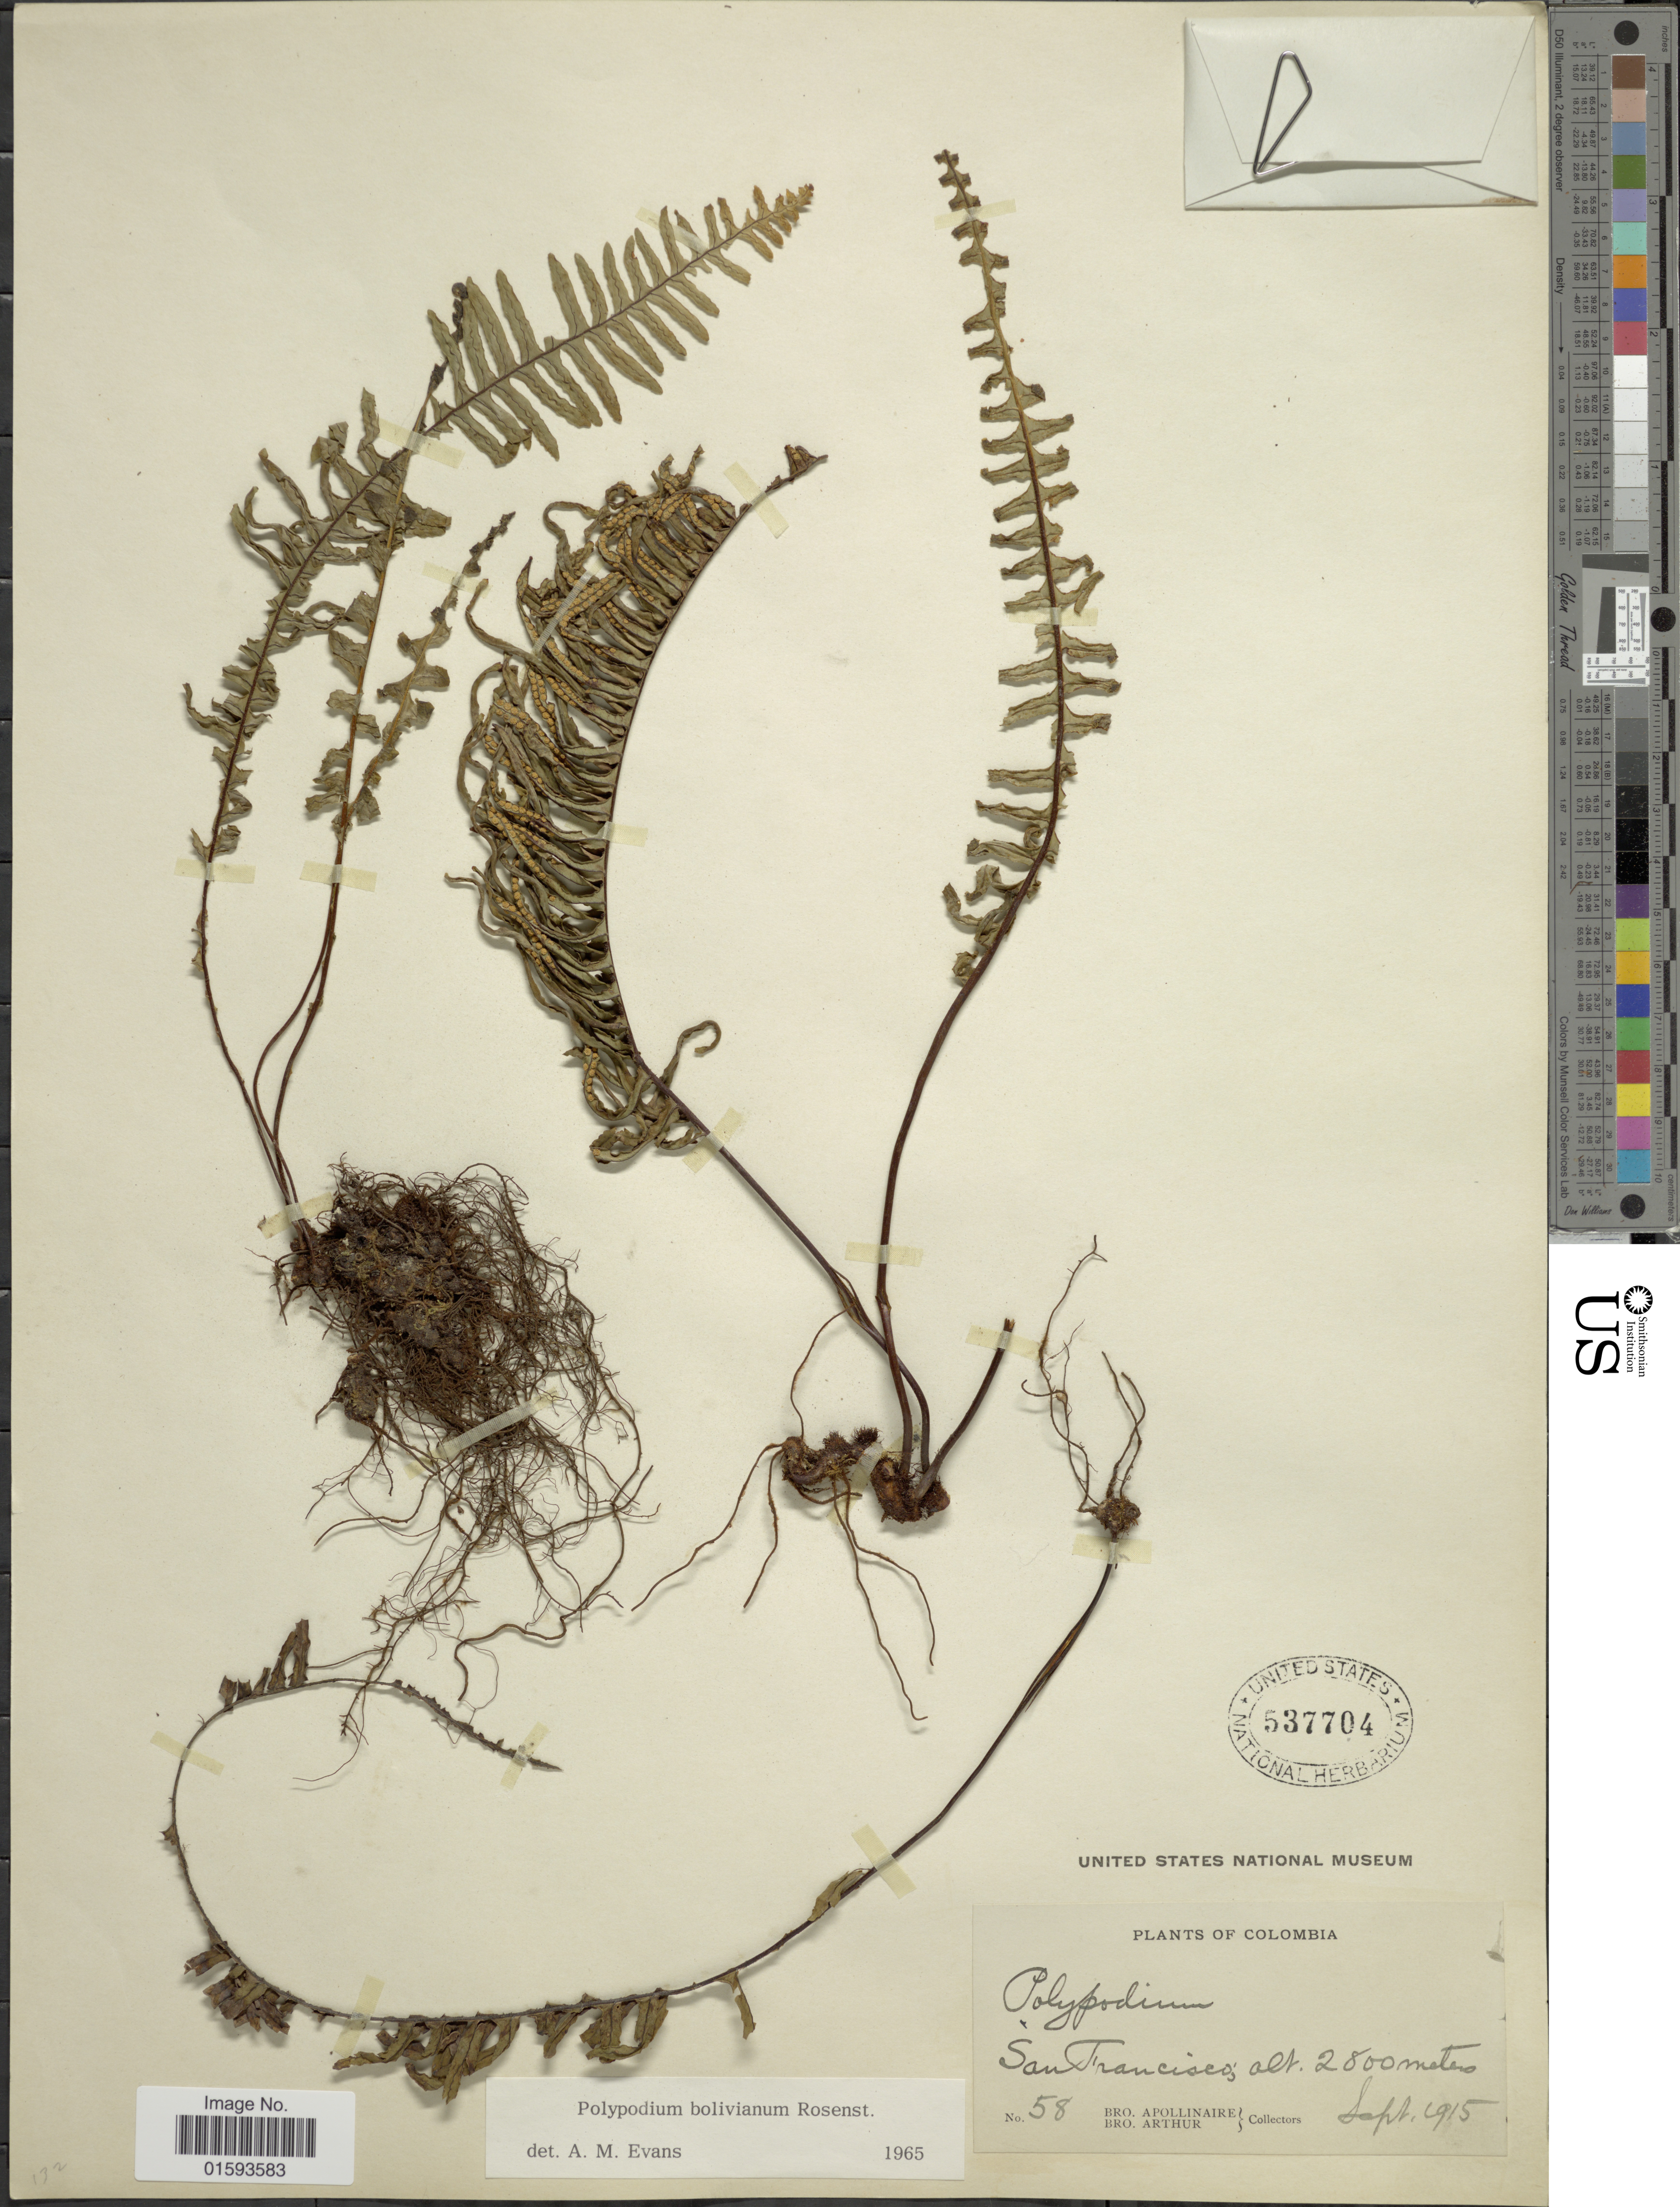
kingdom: Plantae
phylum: Tracheophyta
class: Polypodiopsida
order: Polypodiales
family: Polypodiaceae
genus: Pecluma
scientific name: Pecluma divaricata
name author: (E. Fourn.) Mickel & Beitel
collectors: Bro. Apollinaire & Bro. Arthur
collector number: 58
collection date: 1915-09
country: Colombia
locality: San Francisco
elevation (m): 2800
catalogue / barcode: US 537704